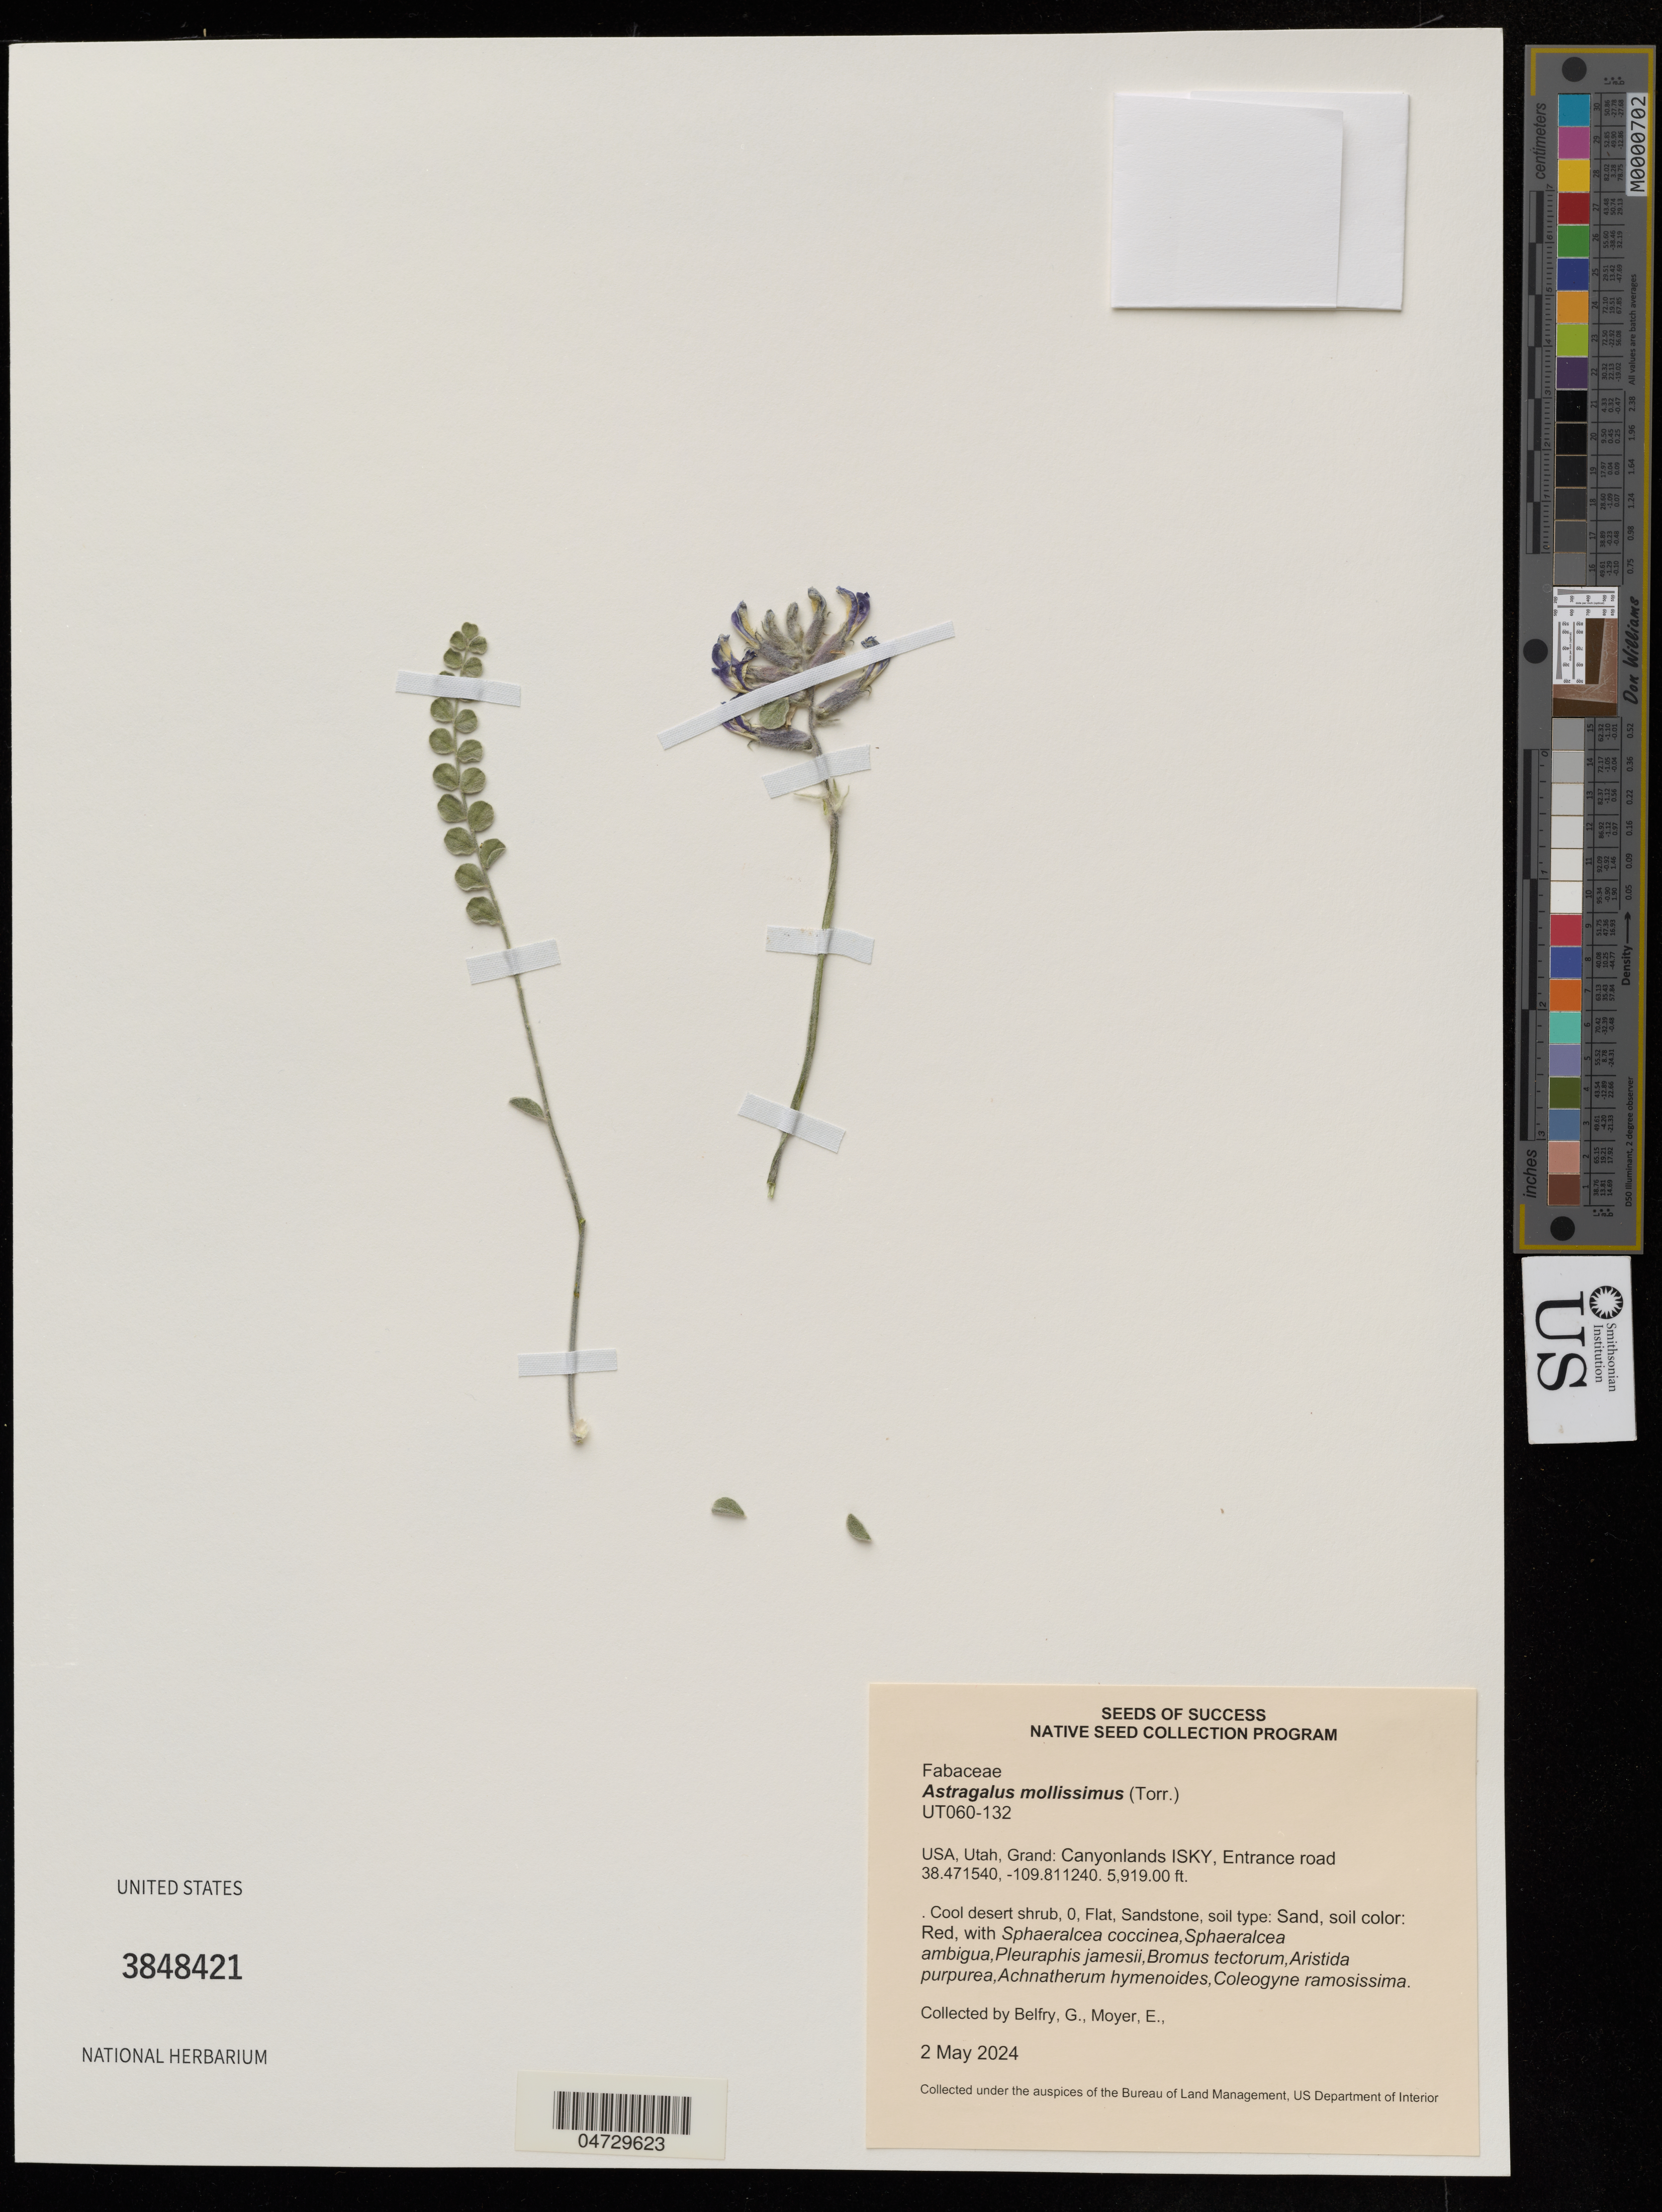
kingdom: Plantae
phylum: Tracheophyta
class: Magnoliopsida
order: Fabales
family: Fabaceae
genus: Astragalus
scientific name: Astragalus mollissimus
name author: Torr.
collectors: G. Belfry & E. Moyer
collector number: UT060-132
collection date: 2024-05-02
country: United States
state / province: Utah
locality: Grand: Canyonlands ISKY, Entrance road.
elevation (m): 1804.11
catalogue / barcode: US 3848421